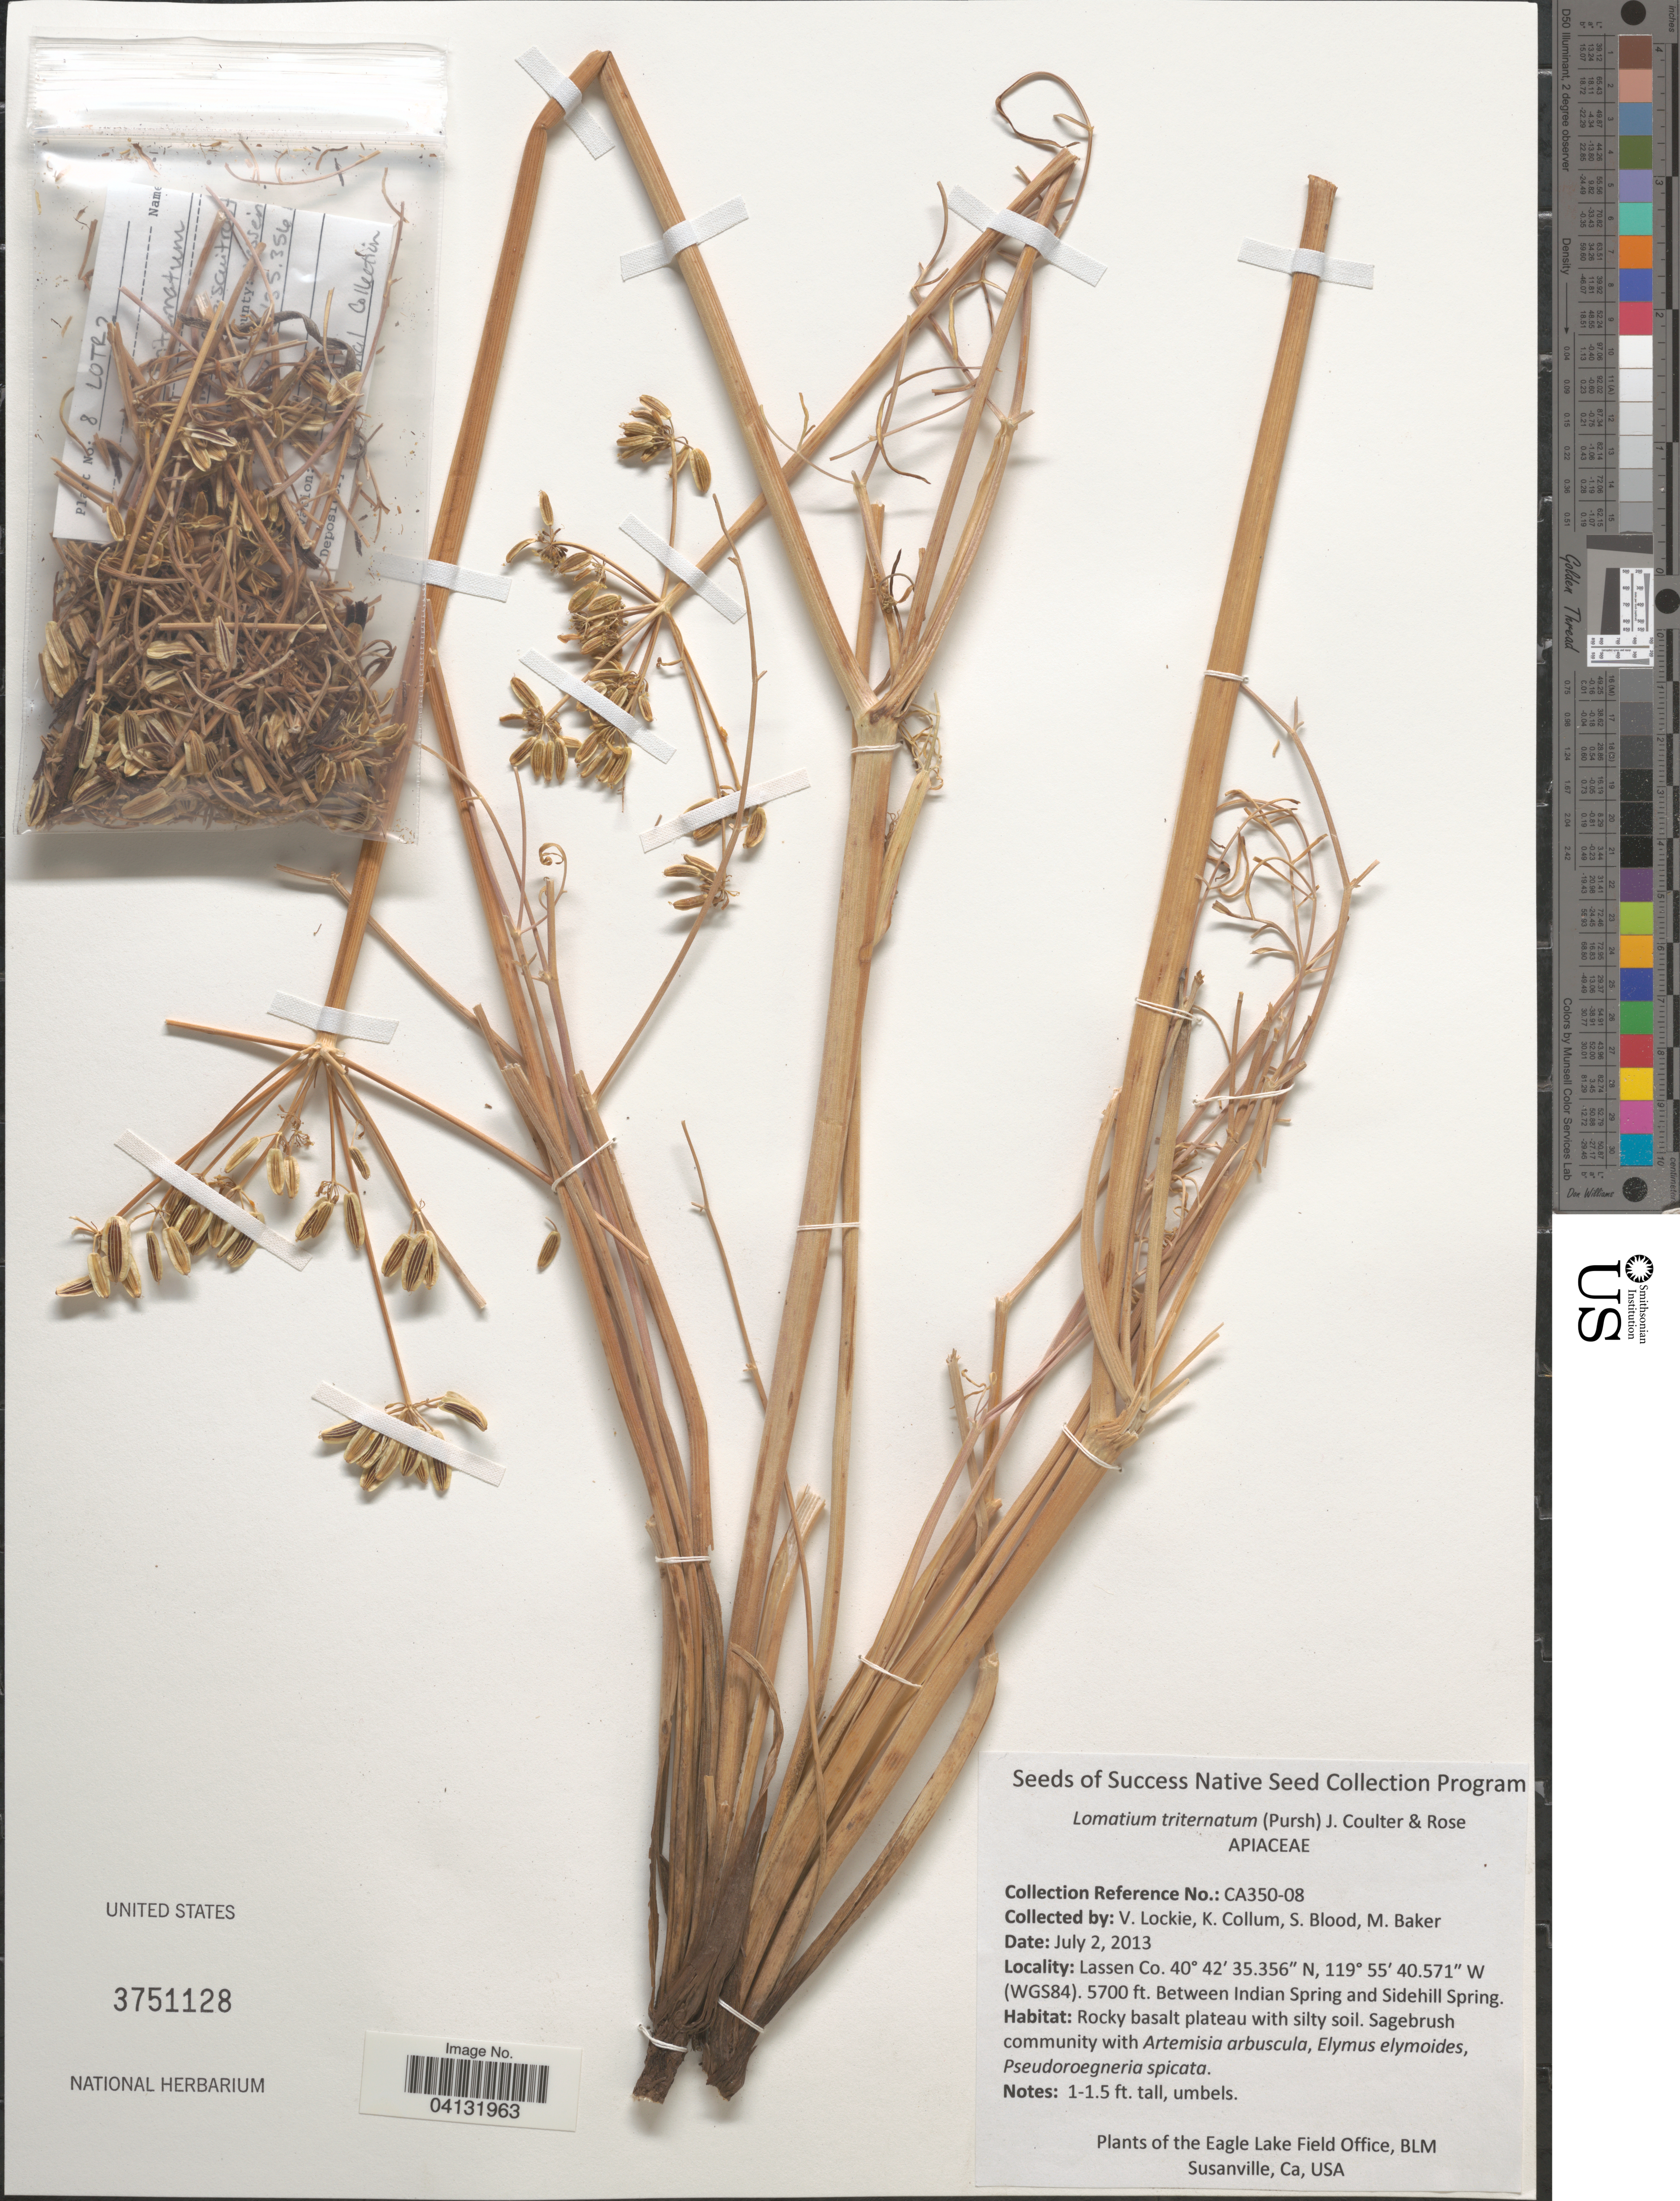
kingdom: Plantae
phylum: Tracheophyta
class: Magnoliopsida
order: Apiales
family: Apiaceae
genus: Lomatium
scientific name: Lomatium triternatum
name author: (Pursh) J.M. Coult. & Rose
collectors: V. Lockie, K. Collum, S. Blood & M. Baker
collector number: CA350-08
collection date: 2013-07-02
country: United States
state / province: California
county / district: Lassen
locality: Lassen Co. (WGS84). Between Indian Spring and Sidehill Spring.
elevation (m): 1737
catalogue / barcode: US 3751128